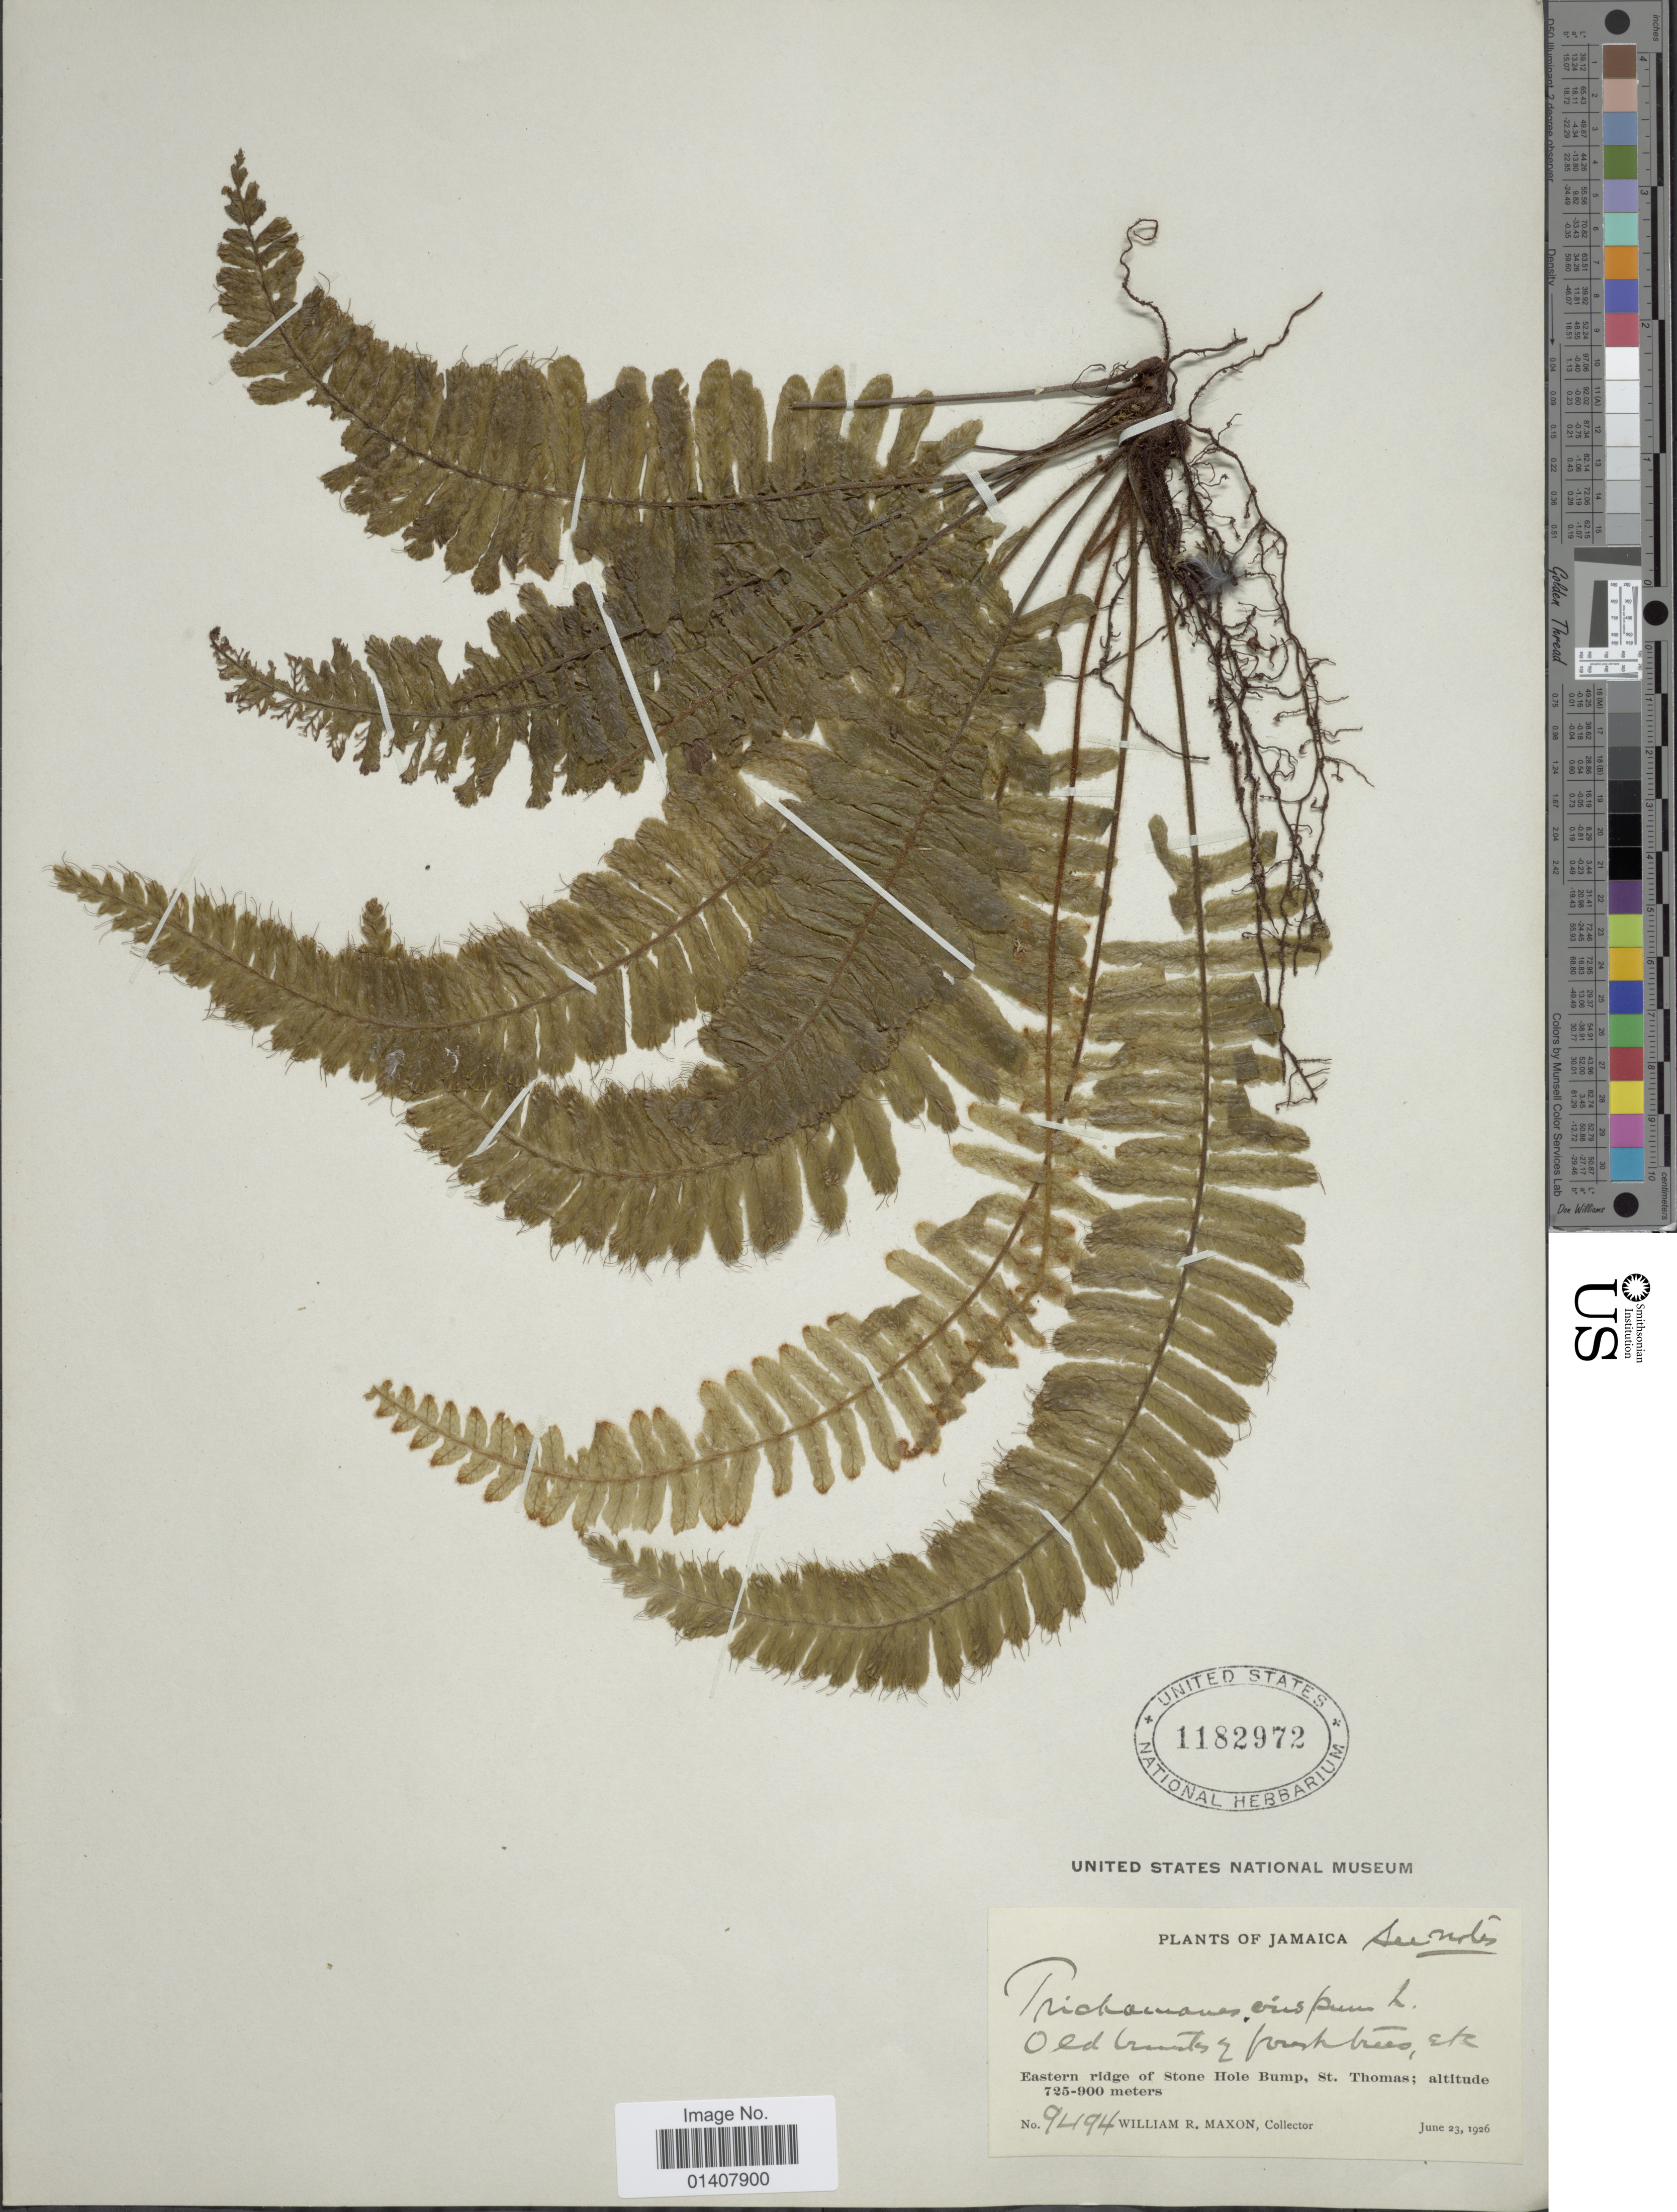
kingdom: Plantae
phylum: Tracheophyta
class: Polypodiopsida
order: Hymenophyllales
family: Hymenophyllaceae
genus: Trichomanes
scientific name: Trichomanes crispum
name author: L.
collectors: W. R. Maxon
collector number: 9494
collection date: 1926-06-23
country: Jamaica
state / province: Saint Thomas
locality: Eastern ridge of Stone Hole Bump, St. Thomas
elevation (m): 725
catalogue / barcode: US 1182972